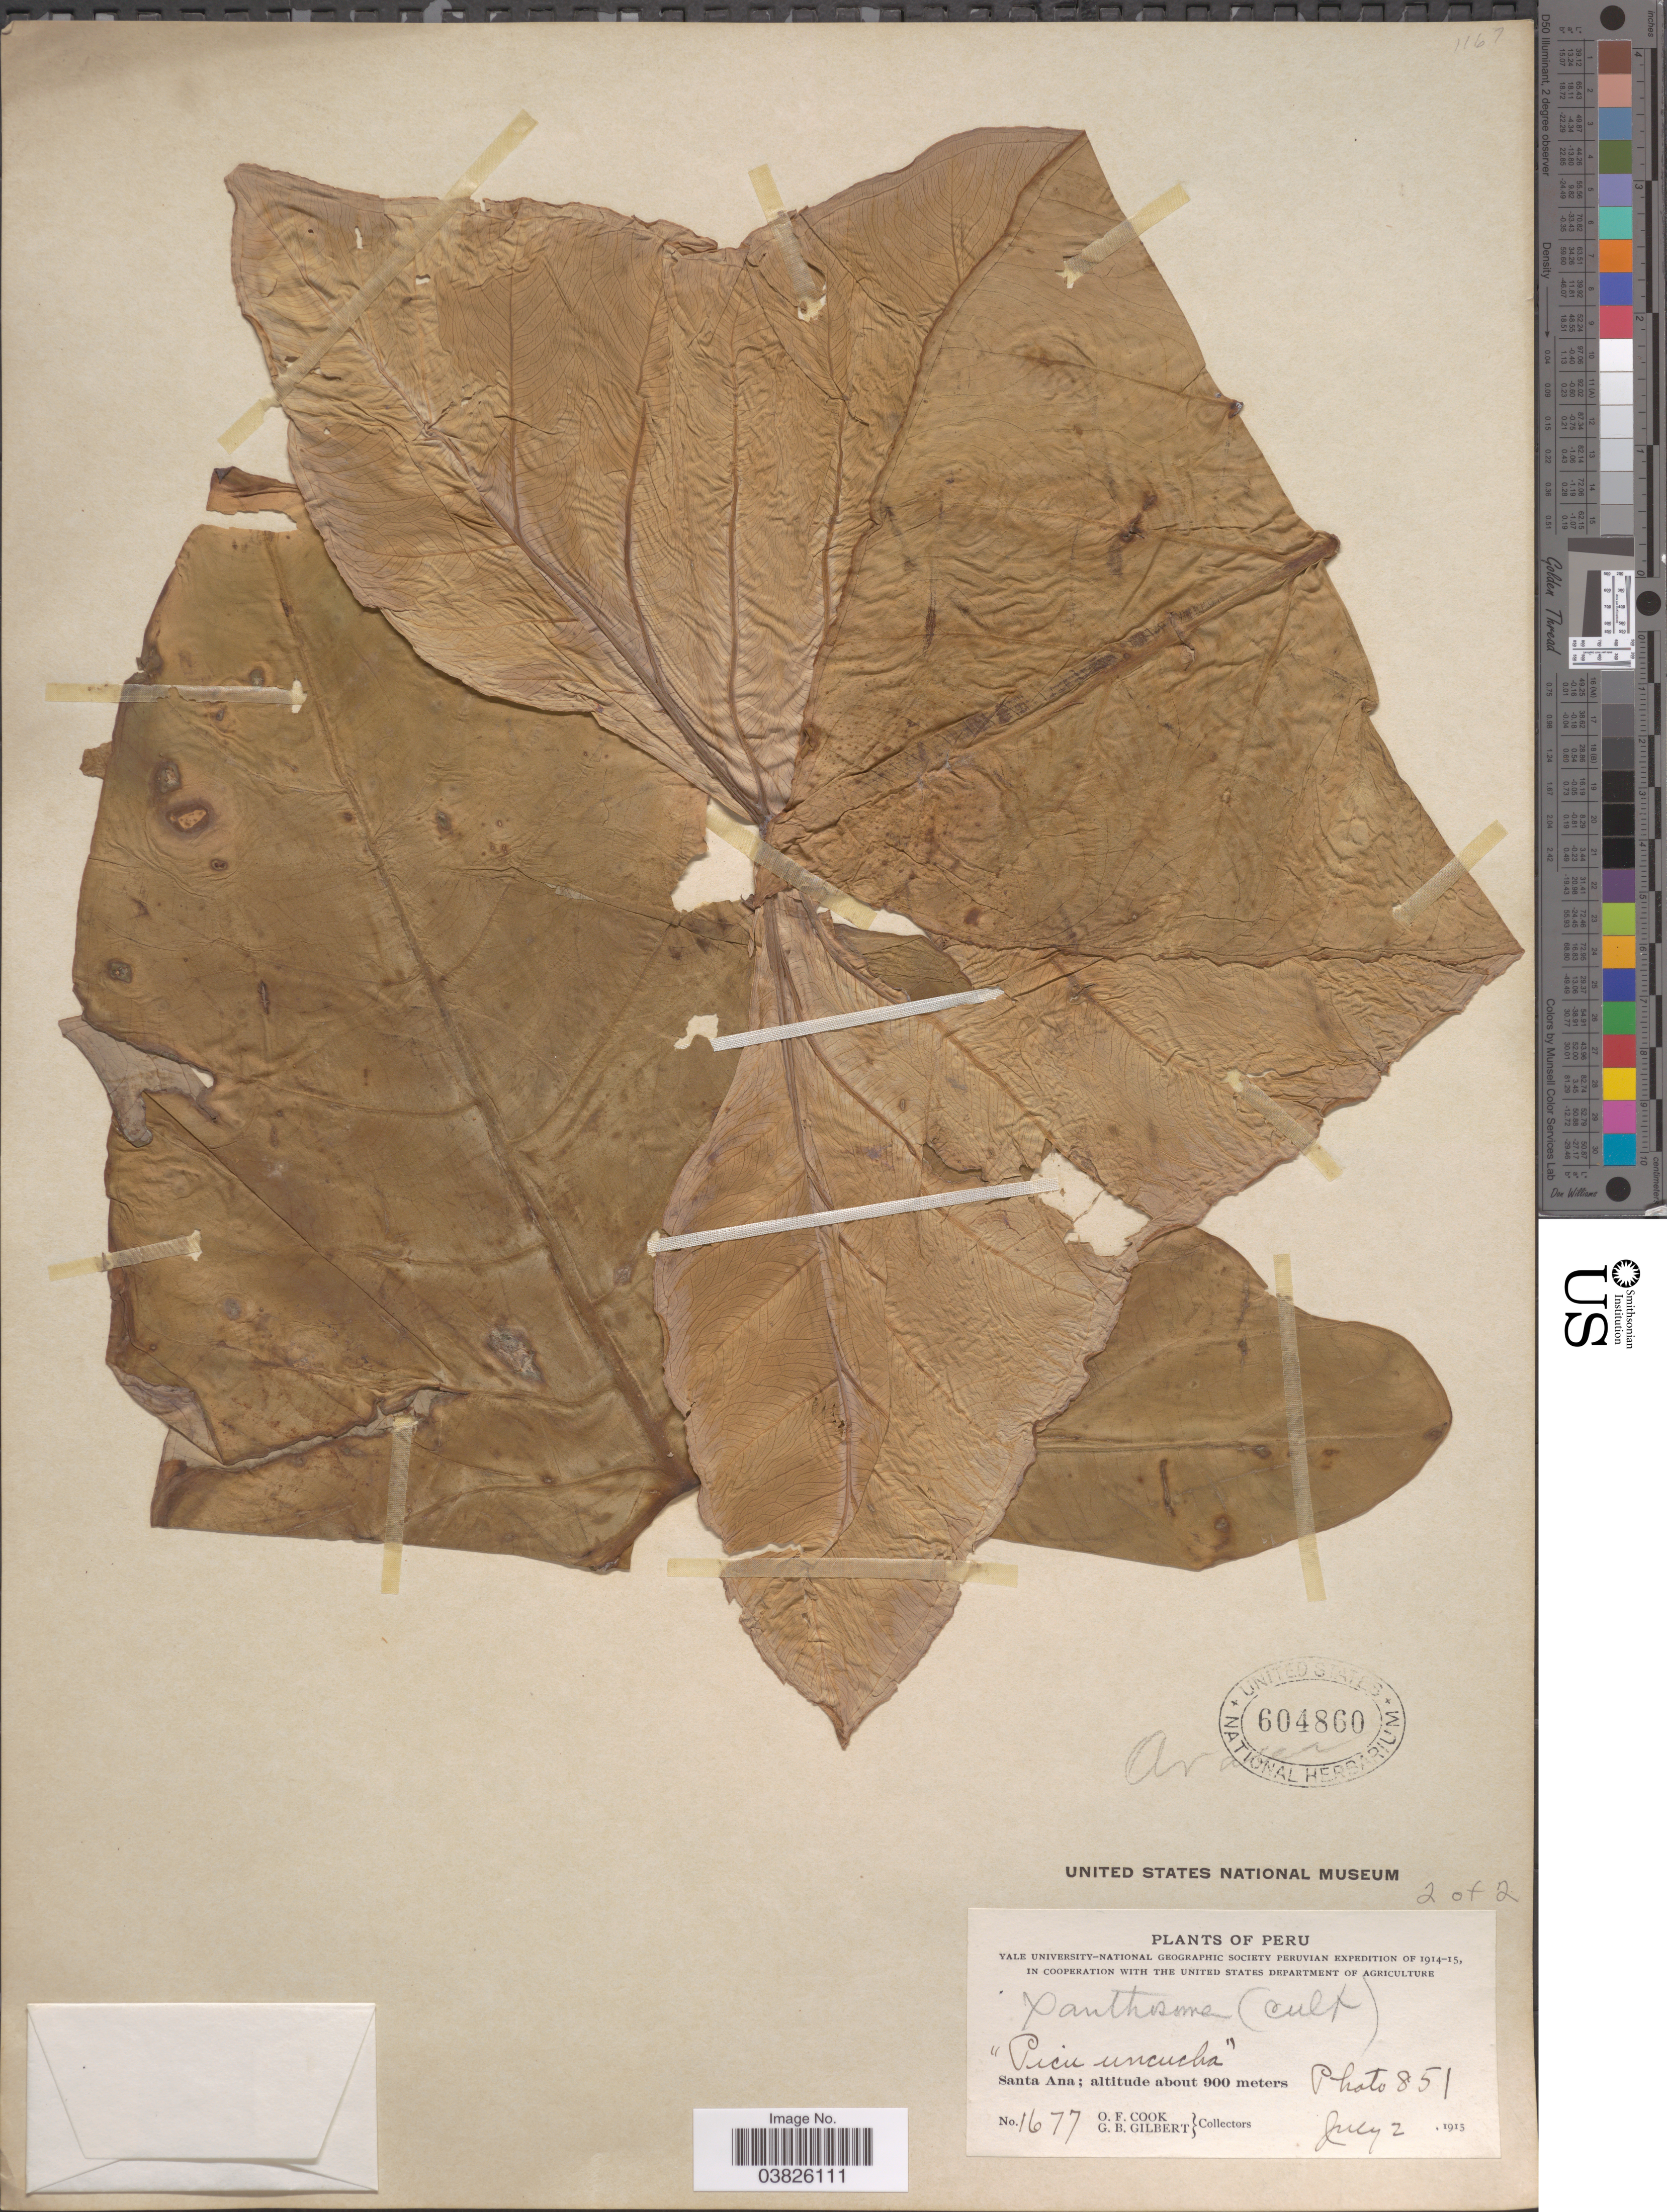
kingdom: Plantae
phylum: Tracheophyta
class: Liliopsida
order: Alismatales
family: Araceae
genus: Xanthosoma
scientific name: Xanthosoma sp.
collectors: O. F. Cook & G. B. Gilbert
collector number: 1677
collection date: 1915-07-02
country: Peru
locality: Santa Ana.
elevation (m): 900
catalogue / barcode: US 604860